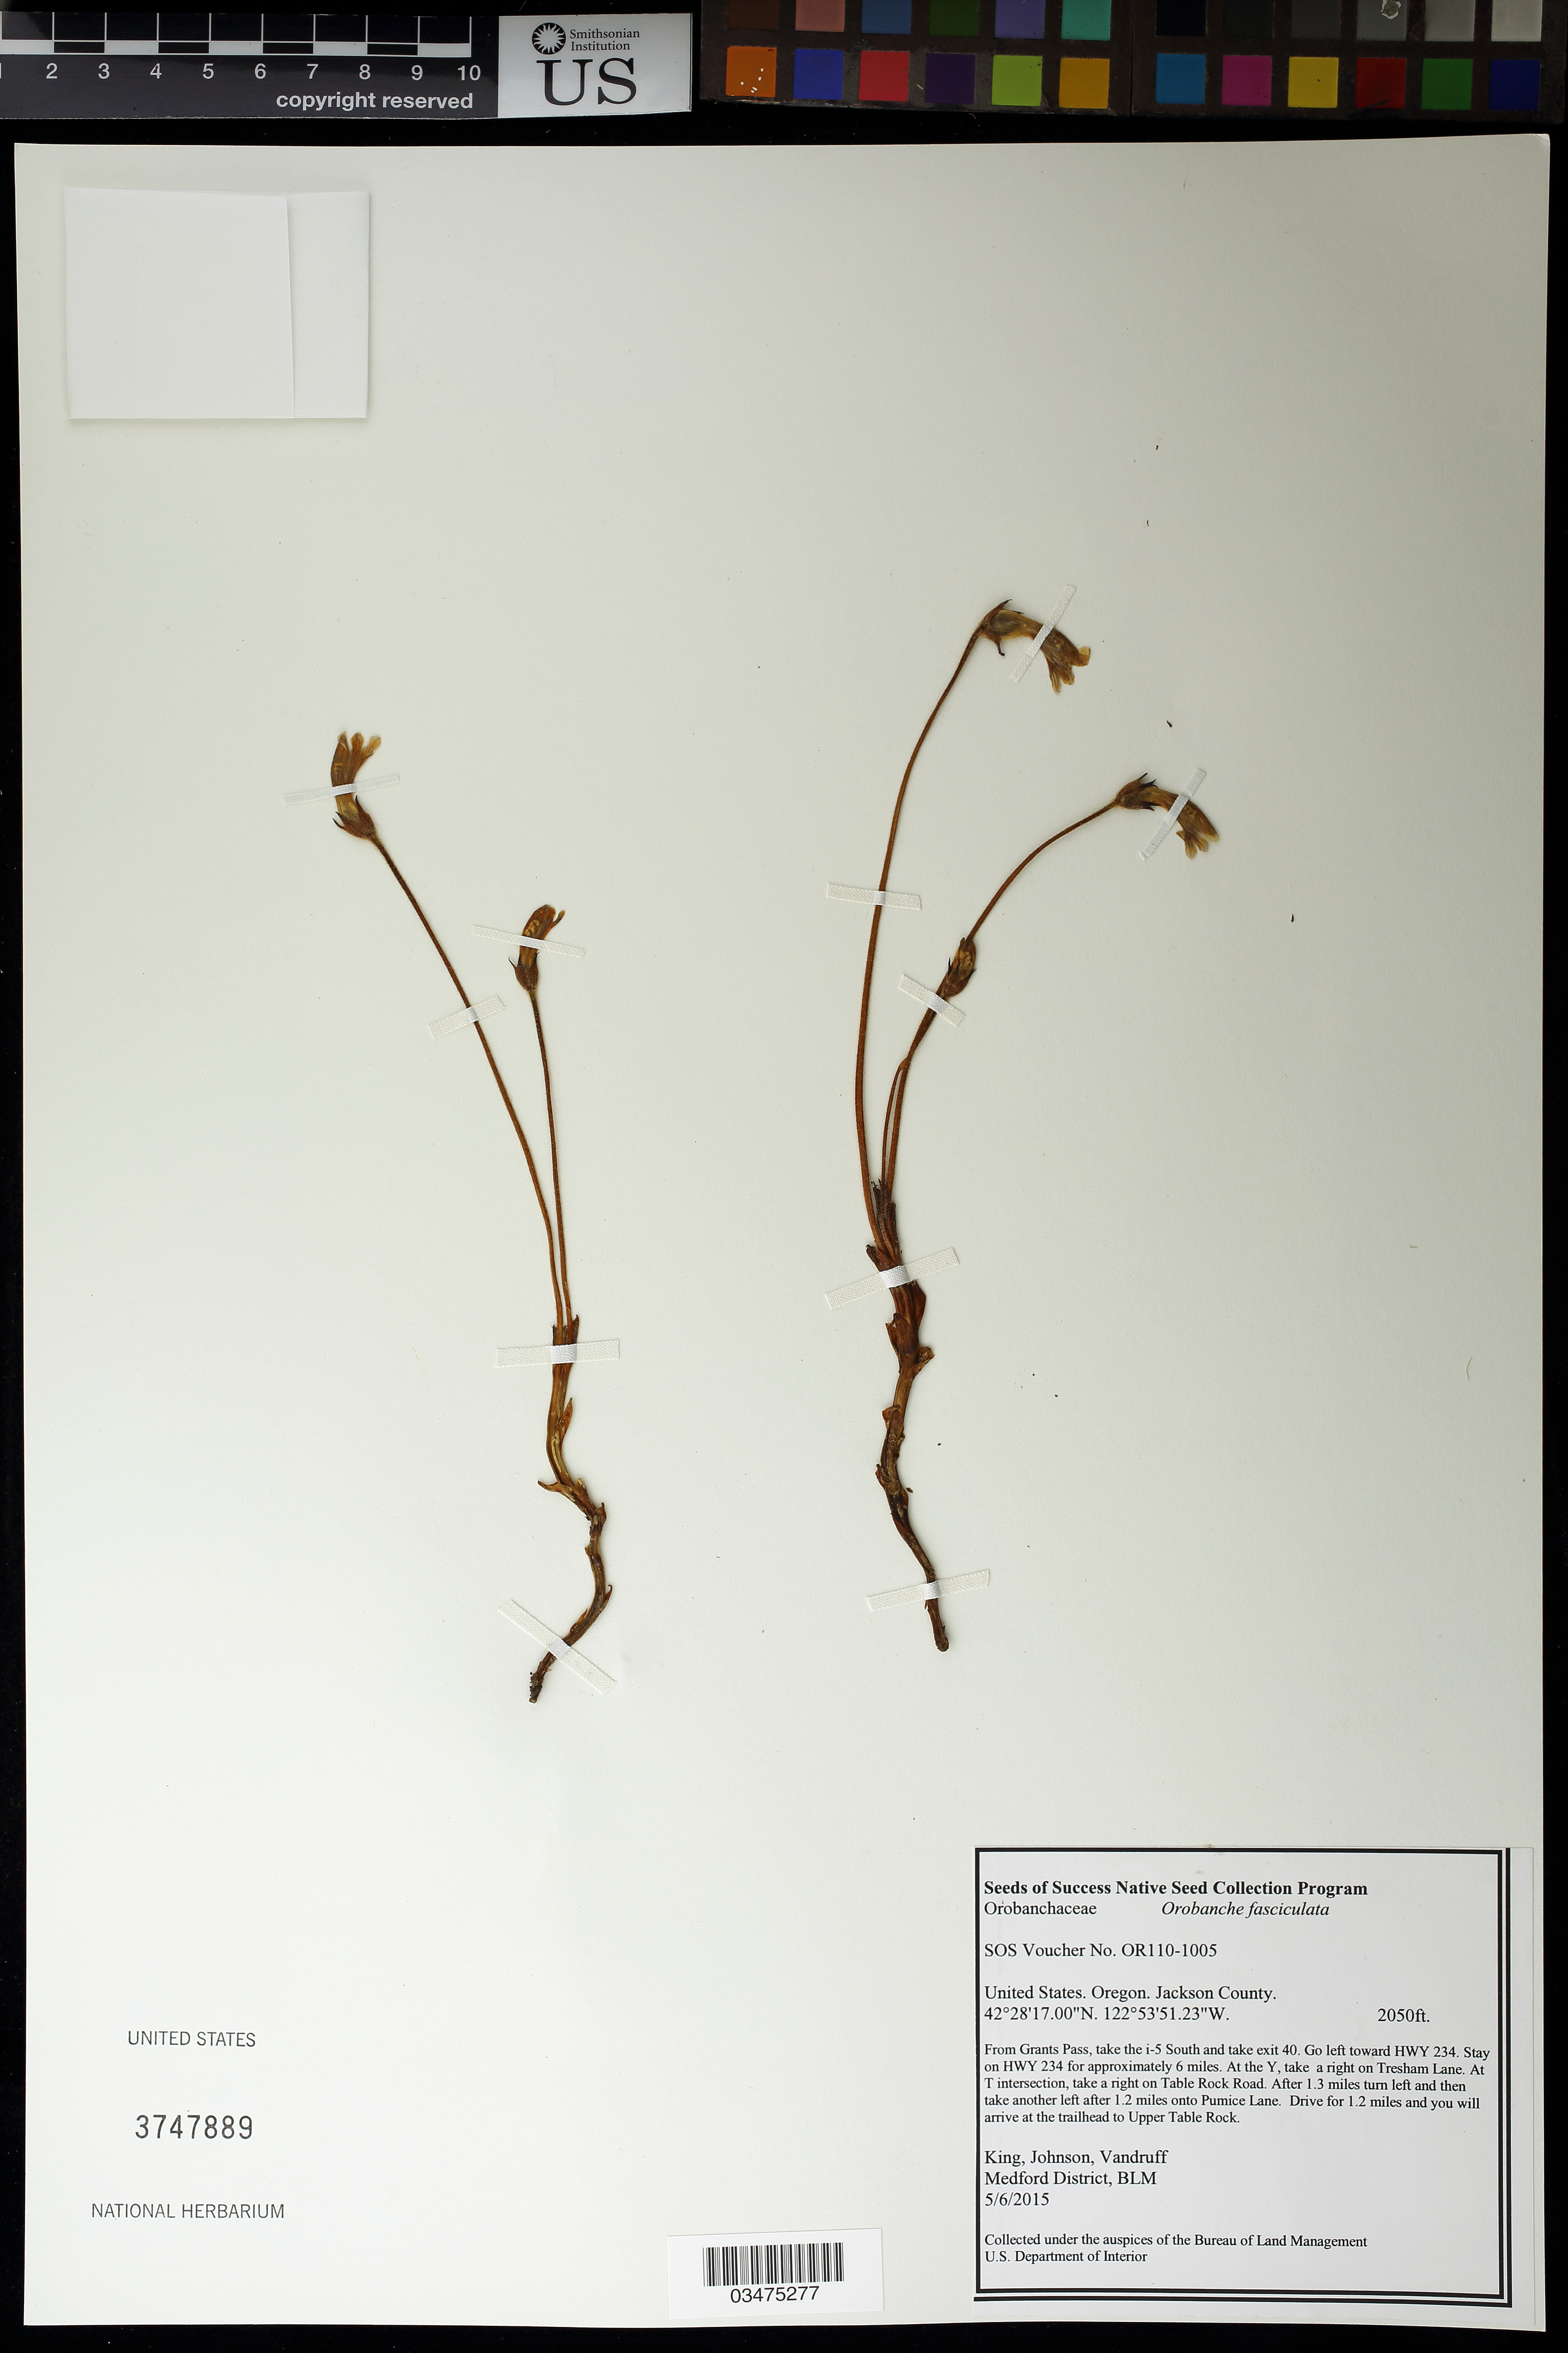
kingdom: Plantae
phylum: Tracheophyta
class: Magnoliopsida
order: Lamiales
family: Orobanchaceae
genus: Orobanche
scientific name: Orobanche fasciculata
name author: Nutt.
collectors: King, --, -- Johnson & -. Vandruff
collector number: OR110-1005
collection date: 2015-05-06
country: United States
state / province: Oregon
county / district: Jackson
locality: Trailhead to Upper Table Rock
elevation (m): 625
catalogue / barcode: US 3747889